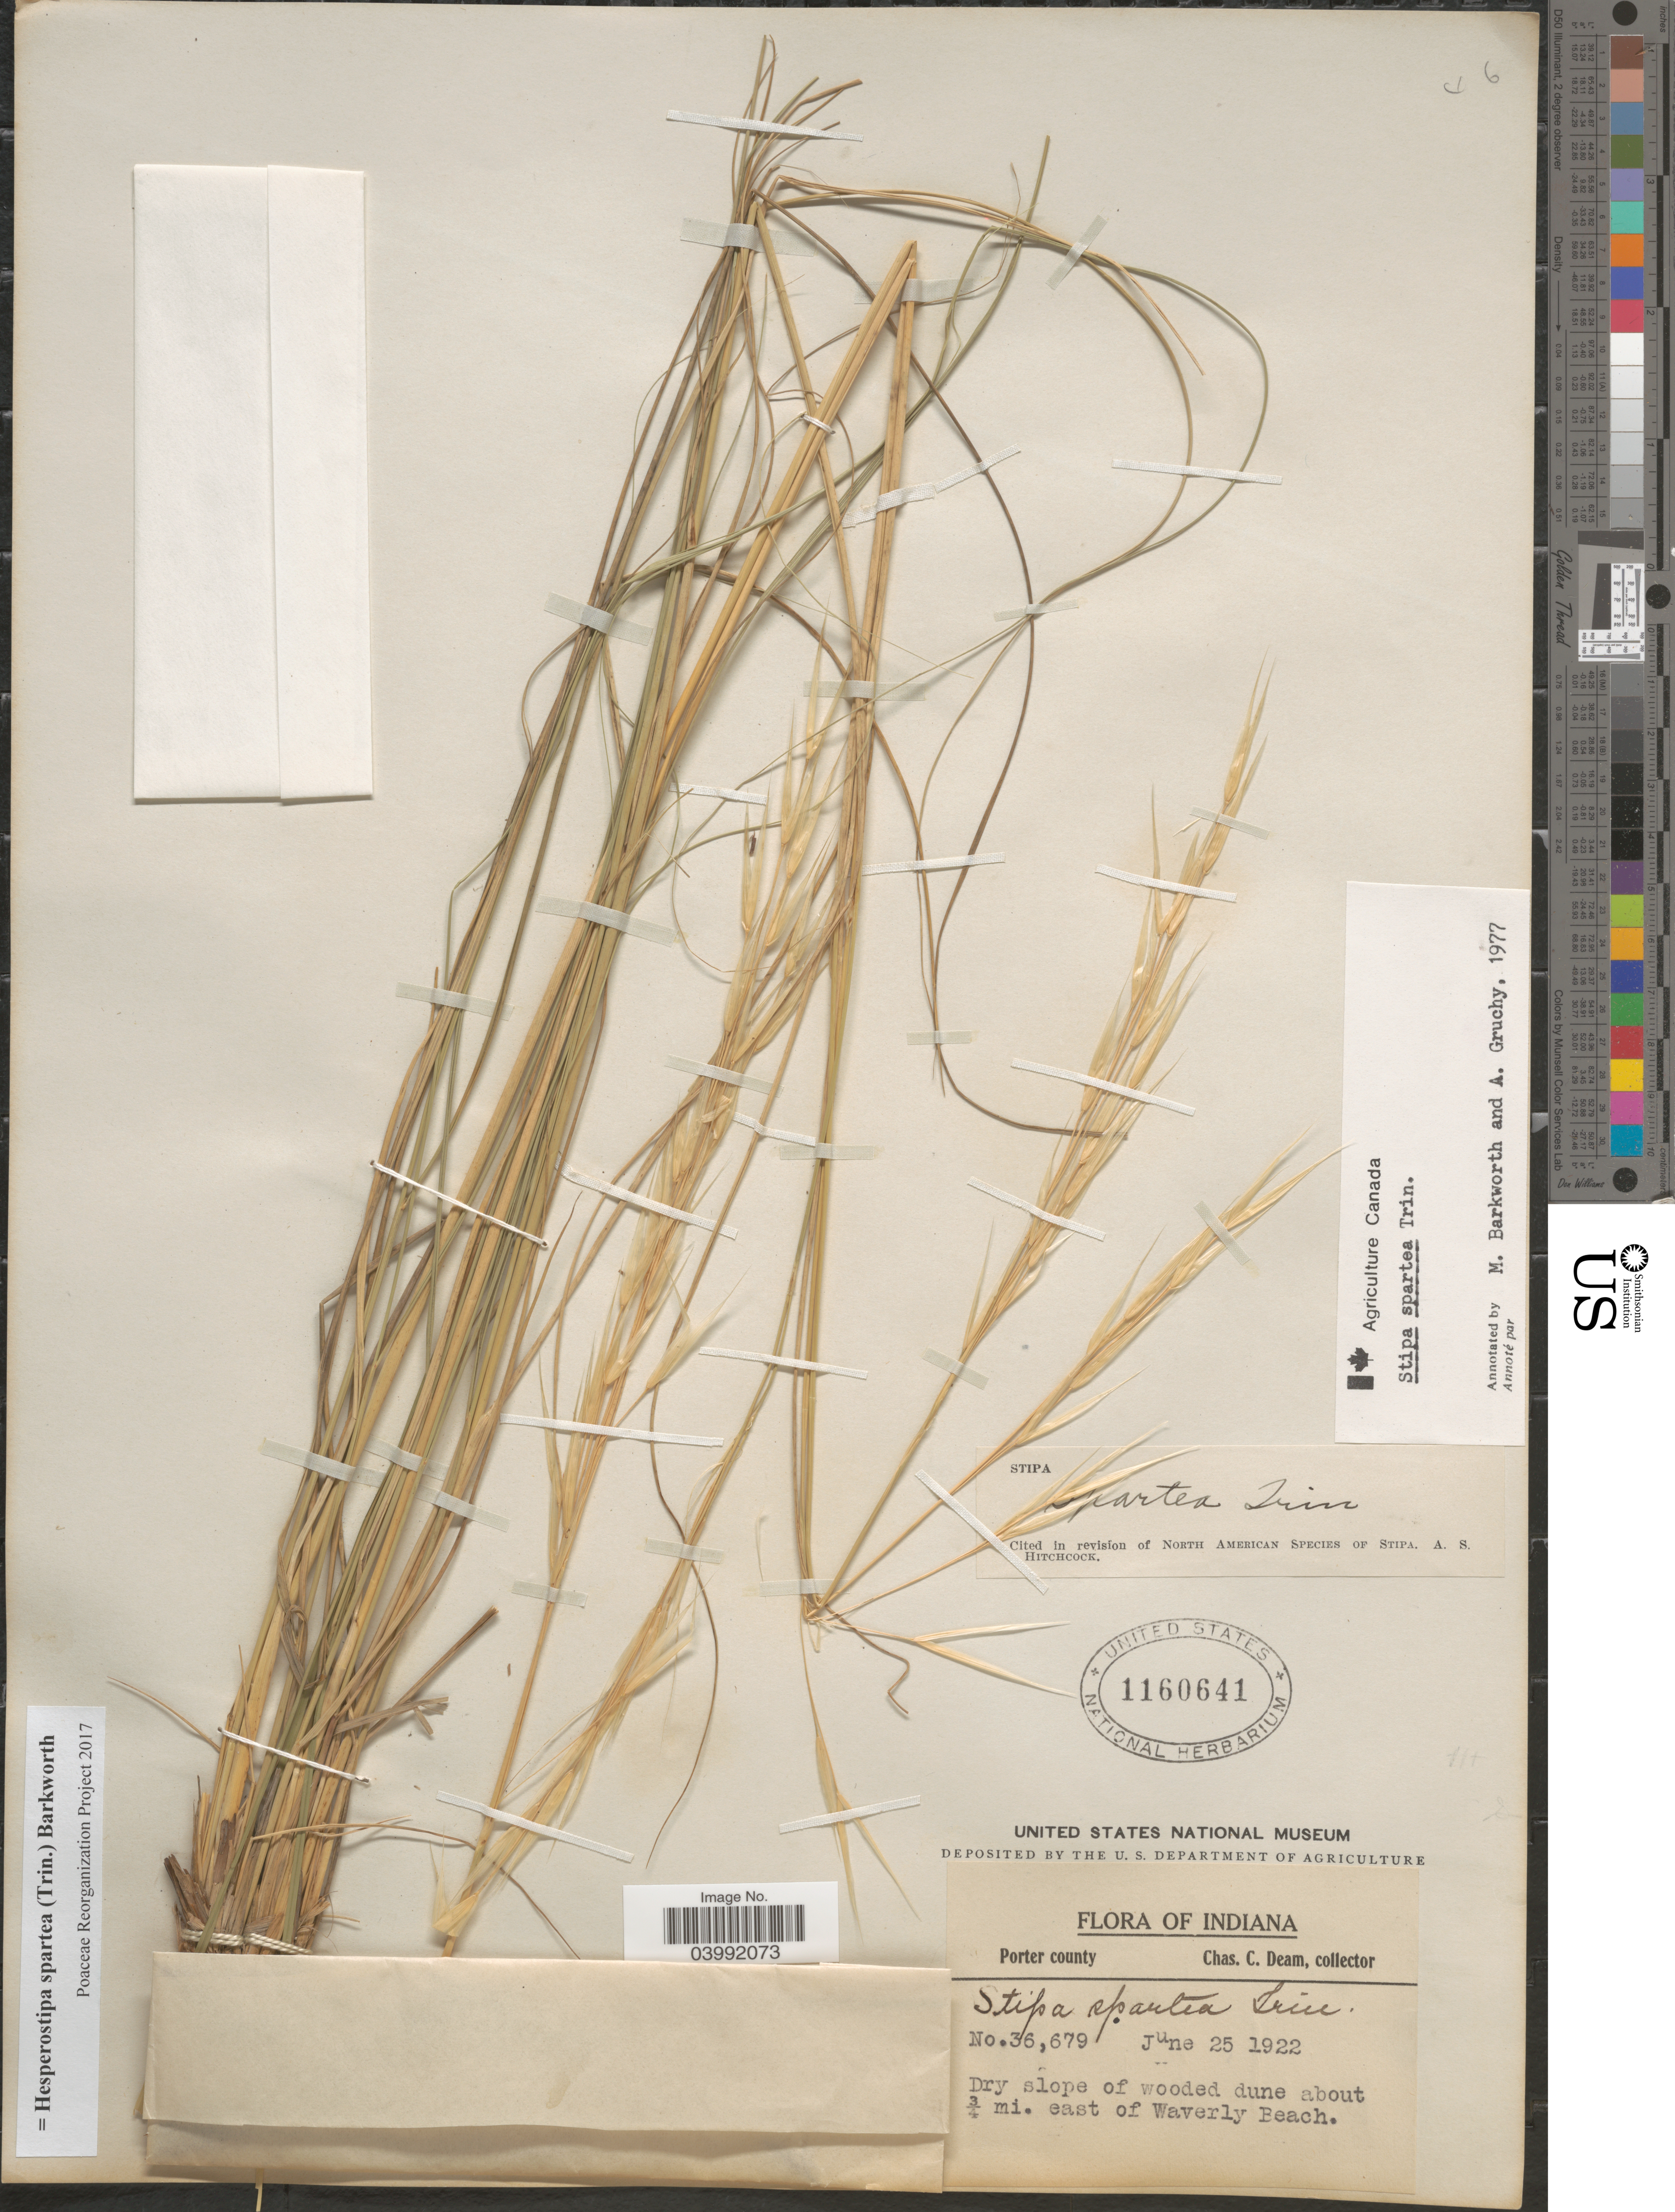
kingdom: Plantae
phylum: Tracheophyta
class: Liliopsida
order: Poales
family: Poaceae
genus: Hesperostipa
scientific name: Hesperostipa spartea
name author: (Trin.) Barkworth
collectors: C. C. Deam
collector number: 36679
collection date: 1922-06-25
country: United States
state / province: Indiana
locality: Porter County. Dry slope of wooded dune about ¾ mi. east of Waverly Beach.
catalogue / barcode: US 1160641